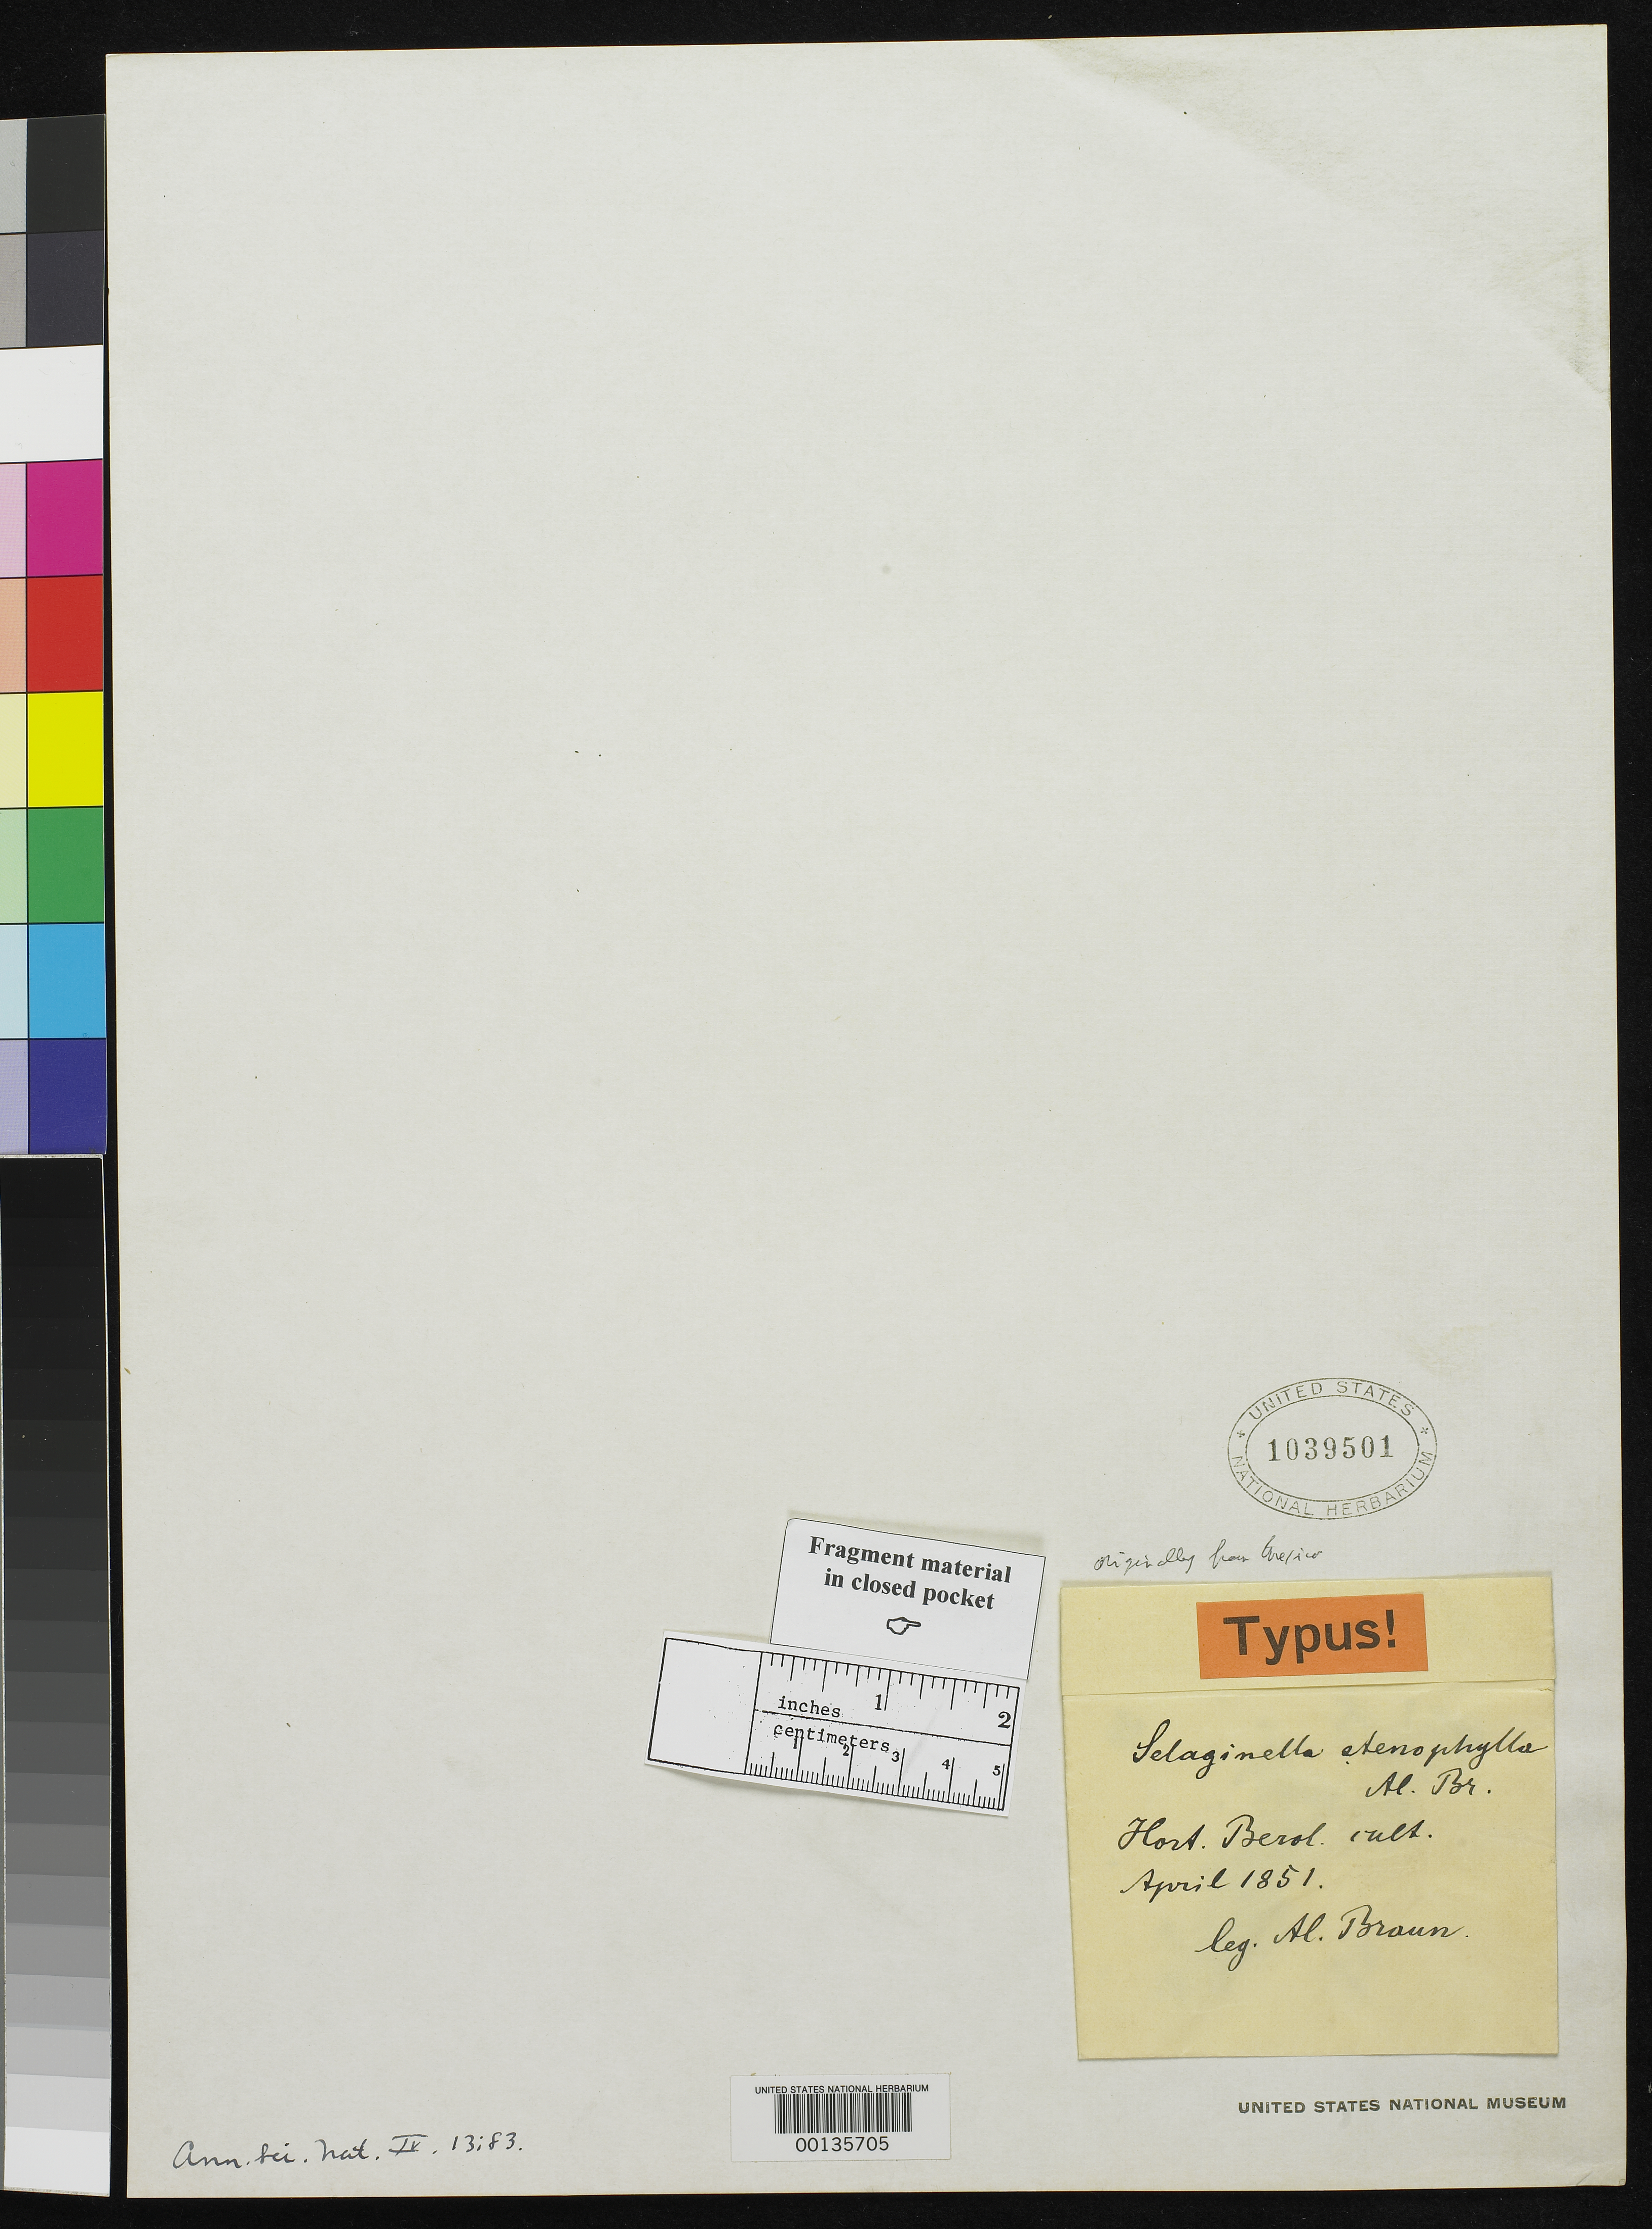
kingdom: Plantae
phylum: Tracheophyta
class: Lycopodiopsida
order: Selaginellales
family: Selaginellaceae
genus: Selaginella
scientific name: Selaginella stenophylla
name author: A. Braun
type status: Type Collection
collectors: ex herb. Berol.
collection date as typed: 1851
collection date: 1851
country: Mexico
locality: Cultivated from Mexico.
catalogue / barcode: US 1039501